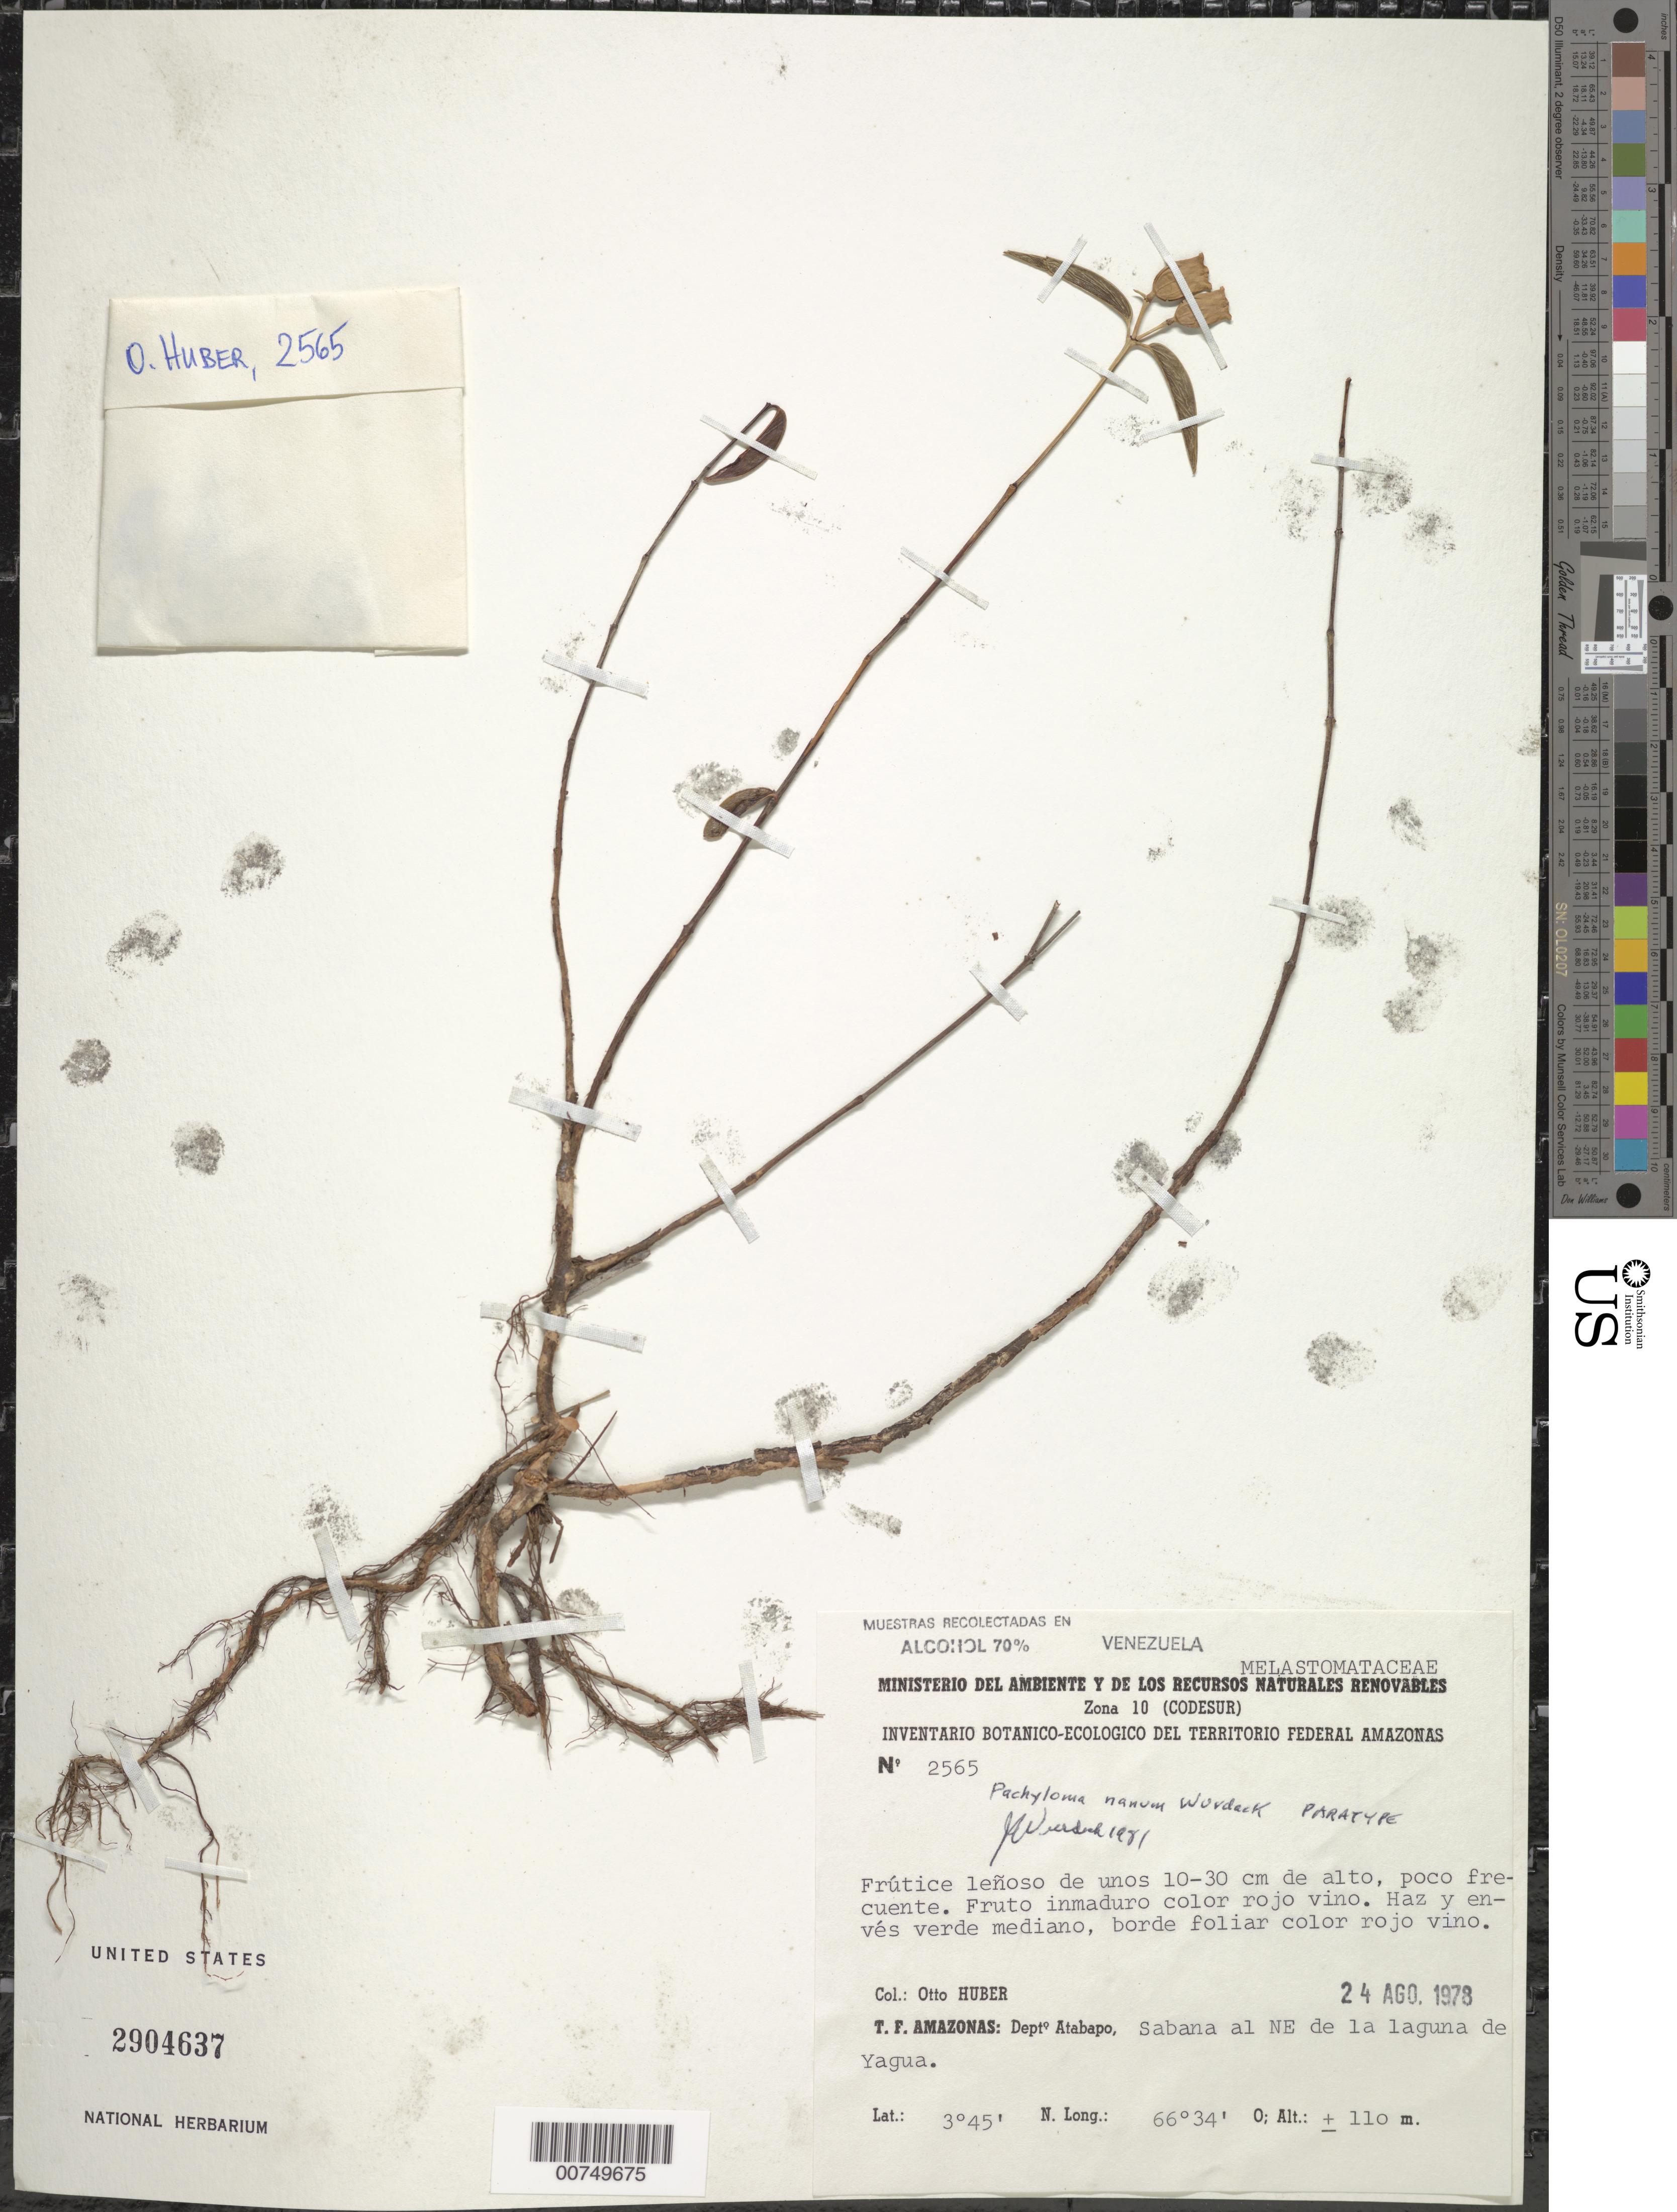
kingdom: Plantae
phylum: Tracheophyta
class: Magnoliopsida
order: Myrtales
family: Melastomataceae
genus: Pachyloma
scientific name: Pachyloma nanum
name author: Wurdack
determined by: Wurdack, John J., (US), US (UNITED STATES)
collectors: O. Huber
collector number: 2565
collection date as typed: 24-Aug-78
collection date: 1978-08-24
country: Venezuela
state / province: Amazonas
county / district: Atabapo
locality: Yagua, NE de la laguna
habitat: Savanna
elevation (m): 110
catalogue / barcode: US 2904637